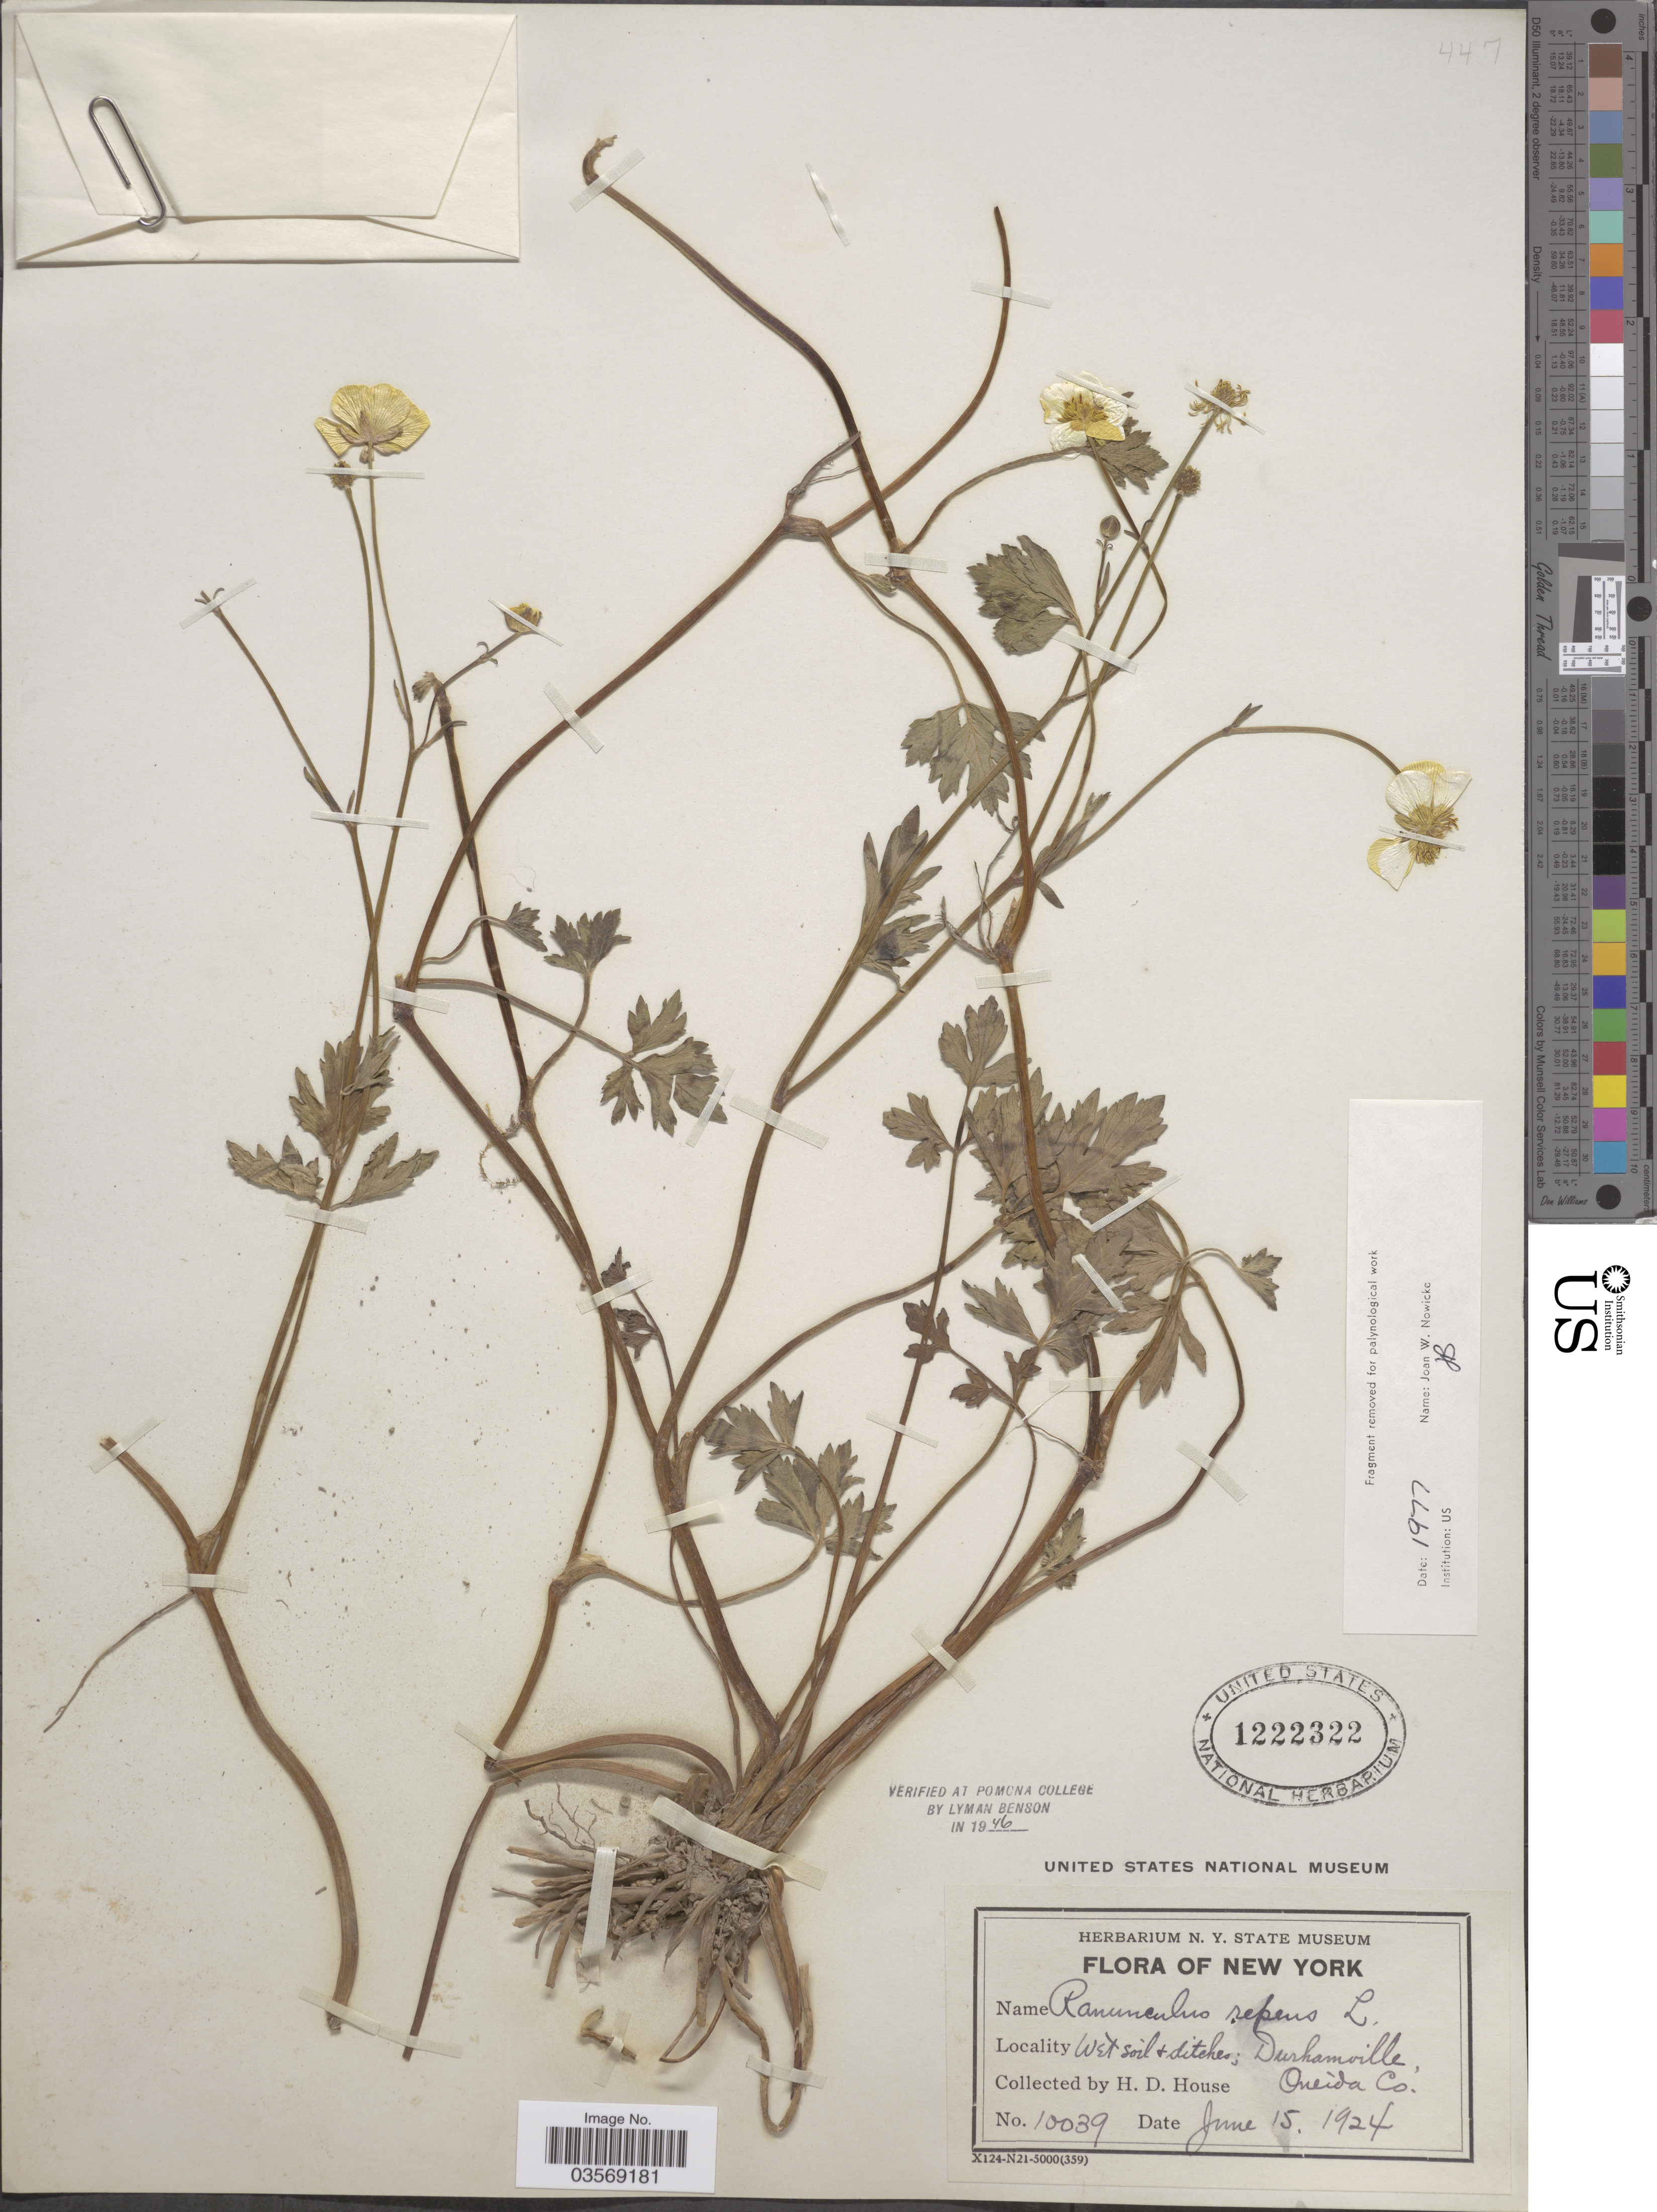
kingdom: Plantae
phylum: Tracheophyta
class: Magnoliopsida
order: Ranunculales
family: Ranunculaceae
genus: Ranunculus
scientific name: Ranunculus repens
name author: L.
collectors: H. D. House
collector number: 10039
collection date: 1924-06-15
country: United States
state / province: New York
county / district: Oneida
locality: Durhamville, Oneida Co.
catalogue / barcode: US 1222322